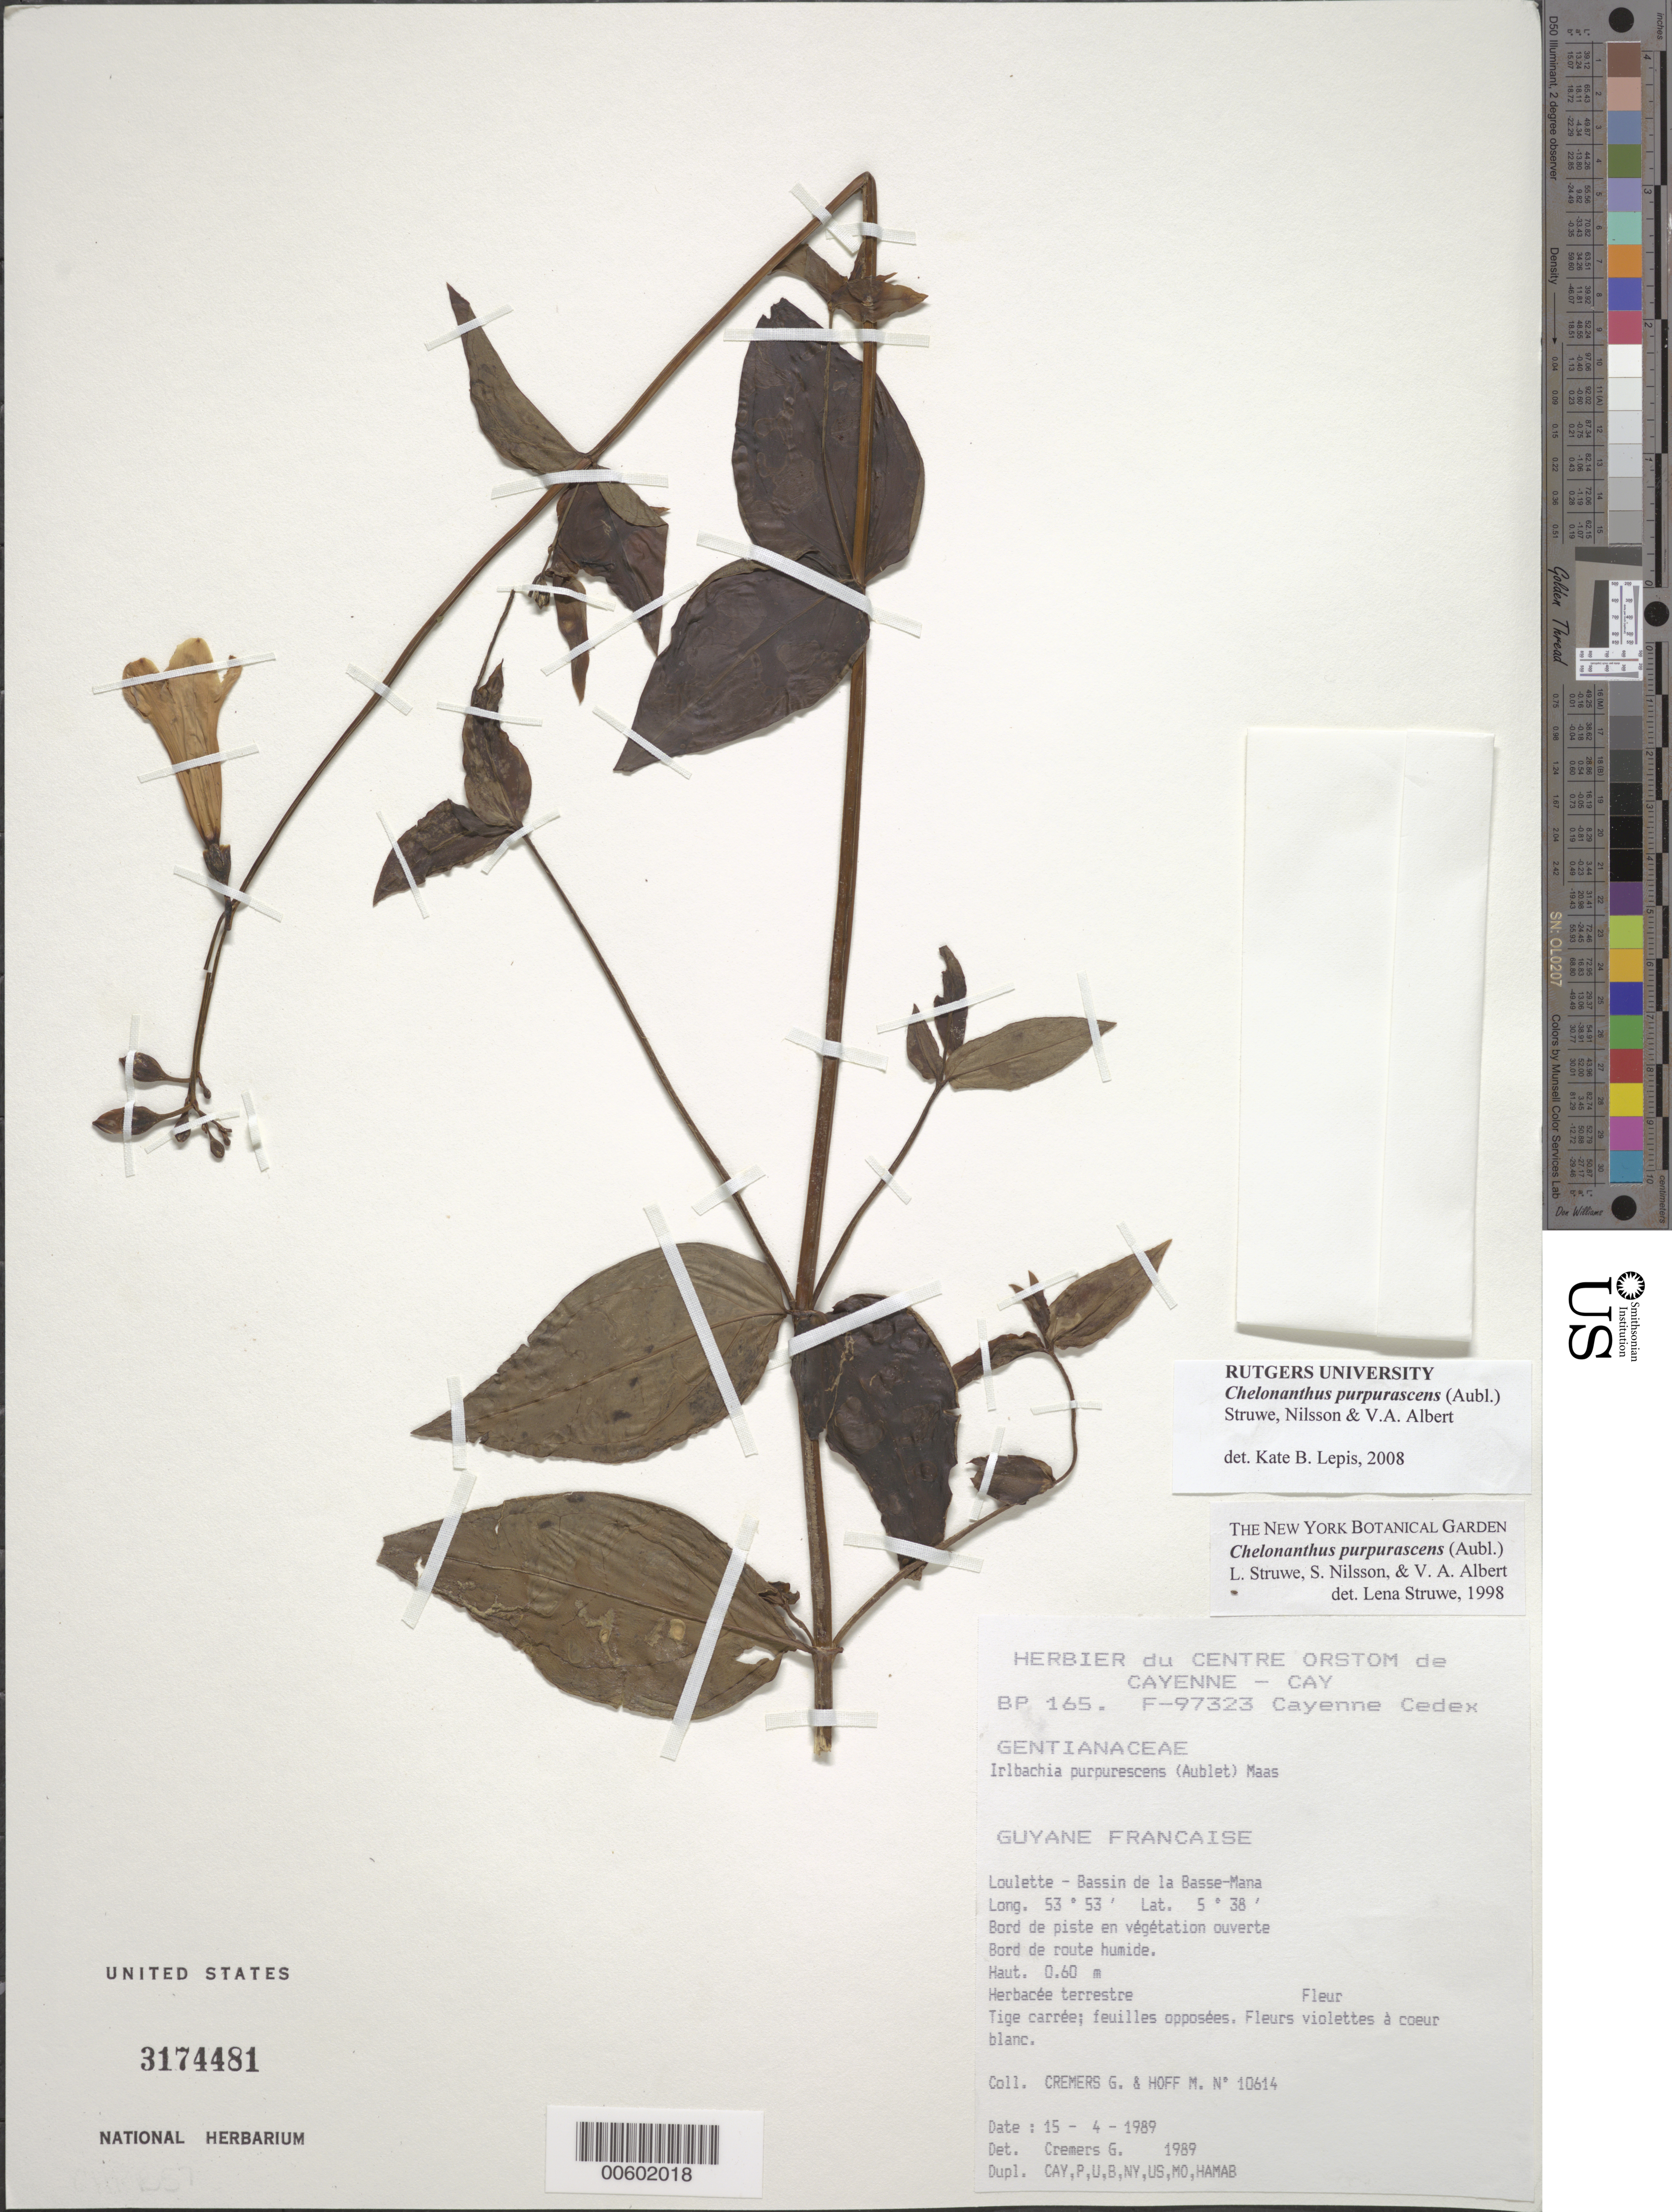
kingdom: Plantae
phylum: Tracheophyta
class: Magnoliopsida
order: Gentianales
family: Gentianaceae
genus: Chelonanthus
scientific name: Chelonanthus purpurascens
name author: (Aubl.) Struwe et al.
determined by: Struwe, L.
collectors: G. Cremers & M. Hoff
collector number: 10614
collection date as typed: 15-Apr-89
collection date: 1989-04-15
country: French Guiana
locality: Loulette, Bassin de la Basse-Mana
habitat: Bord de piste envegetation ouverte. Borde de route humide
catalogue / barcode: US 3174481